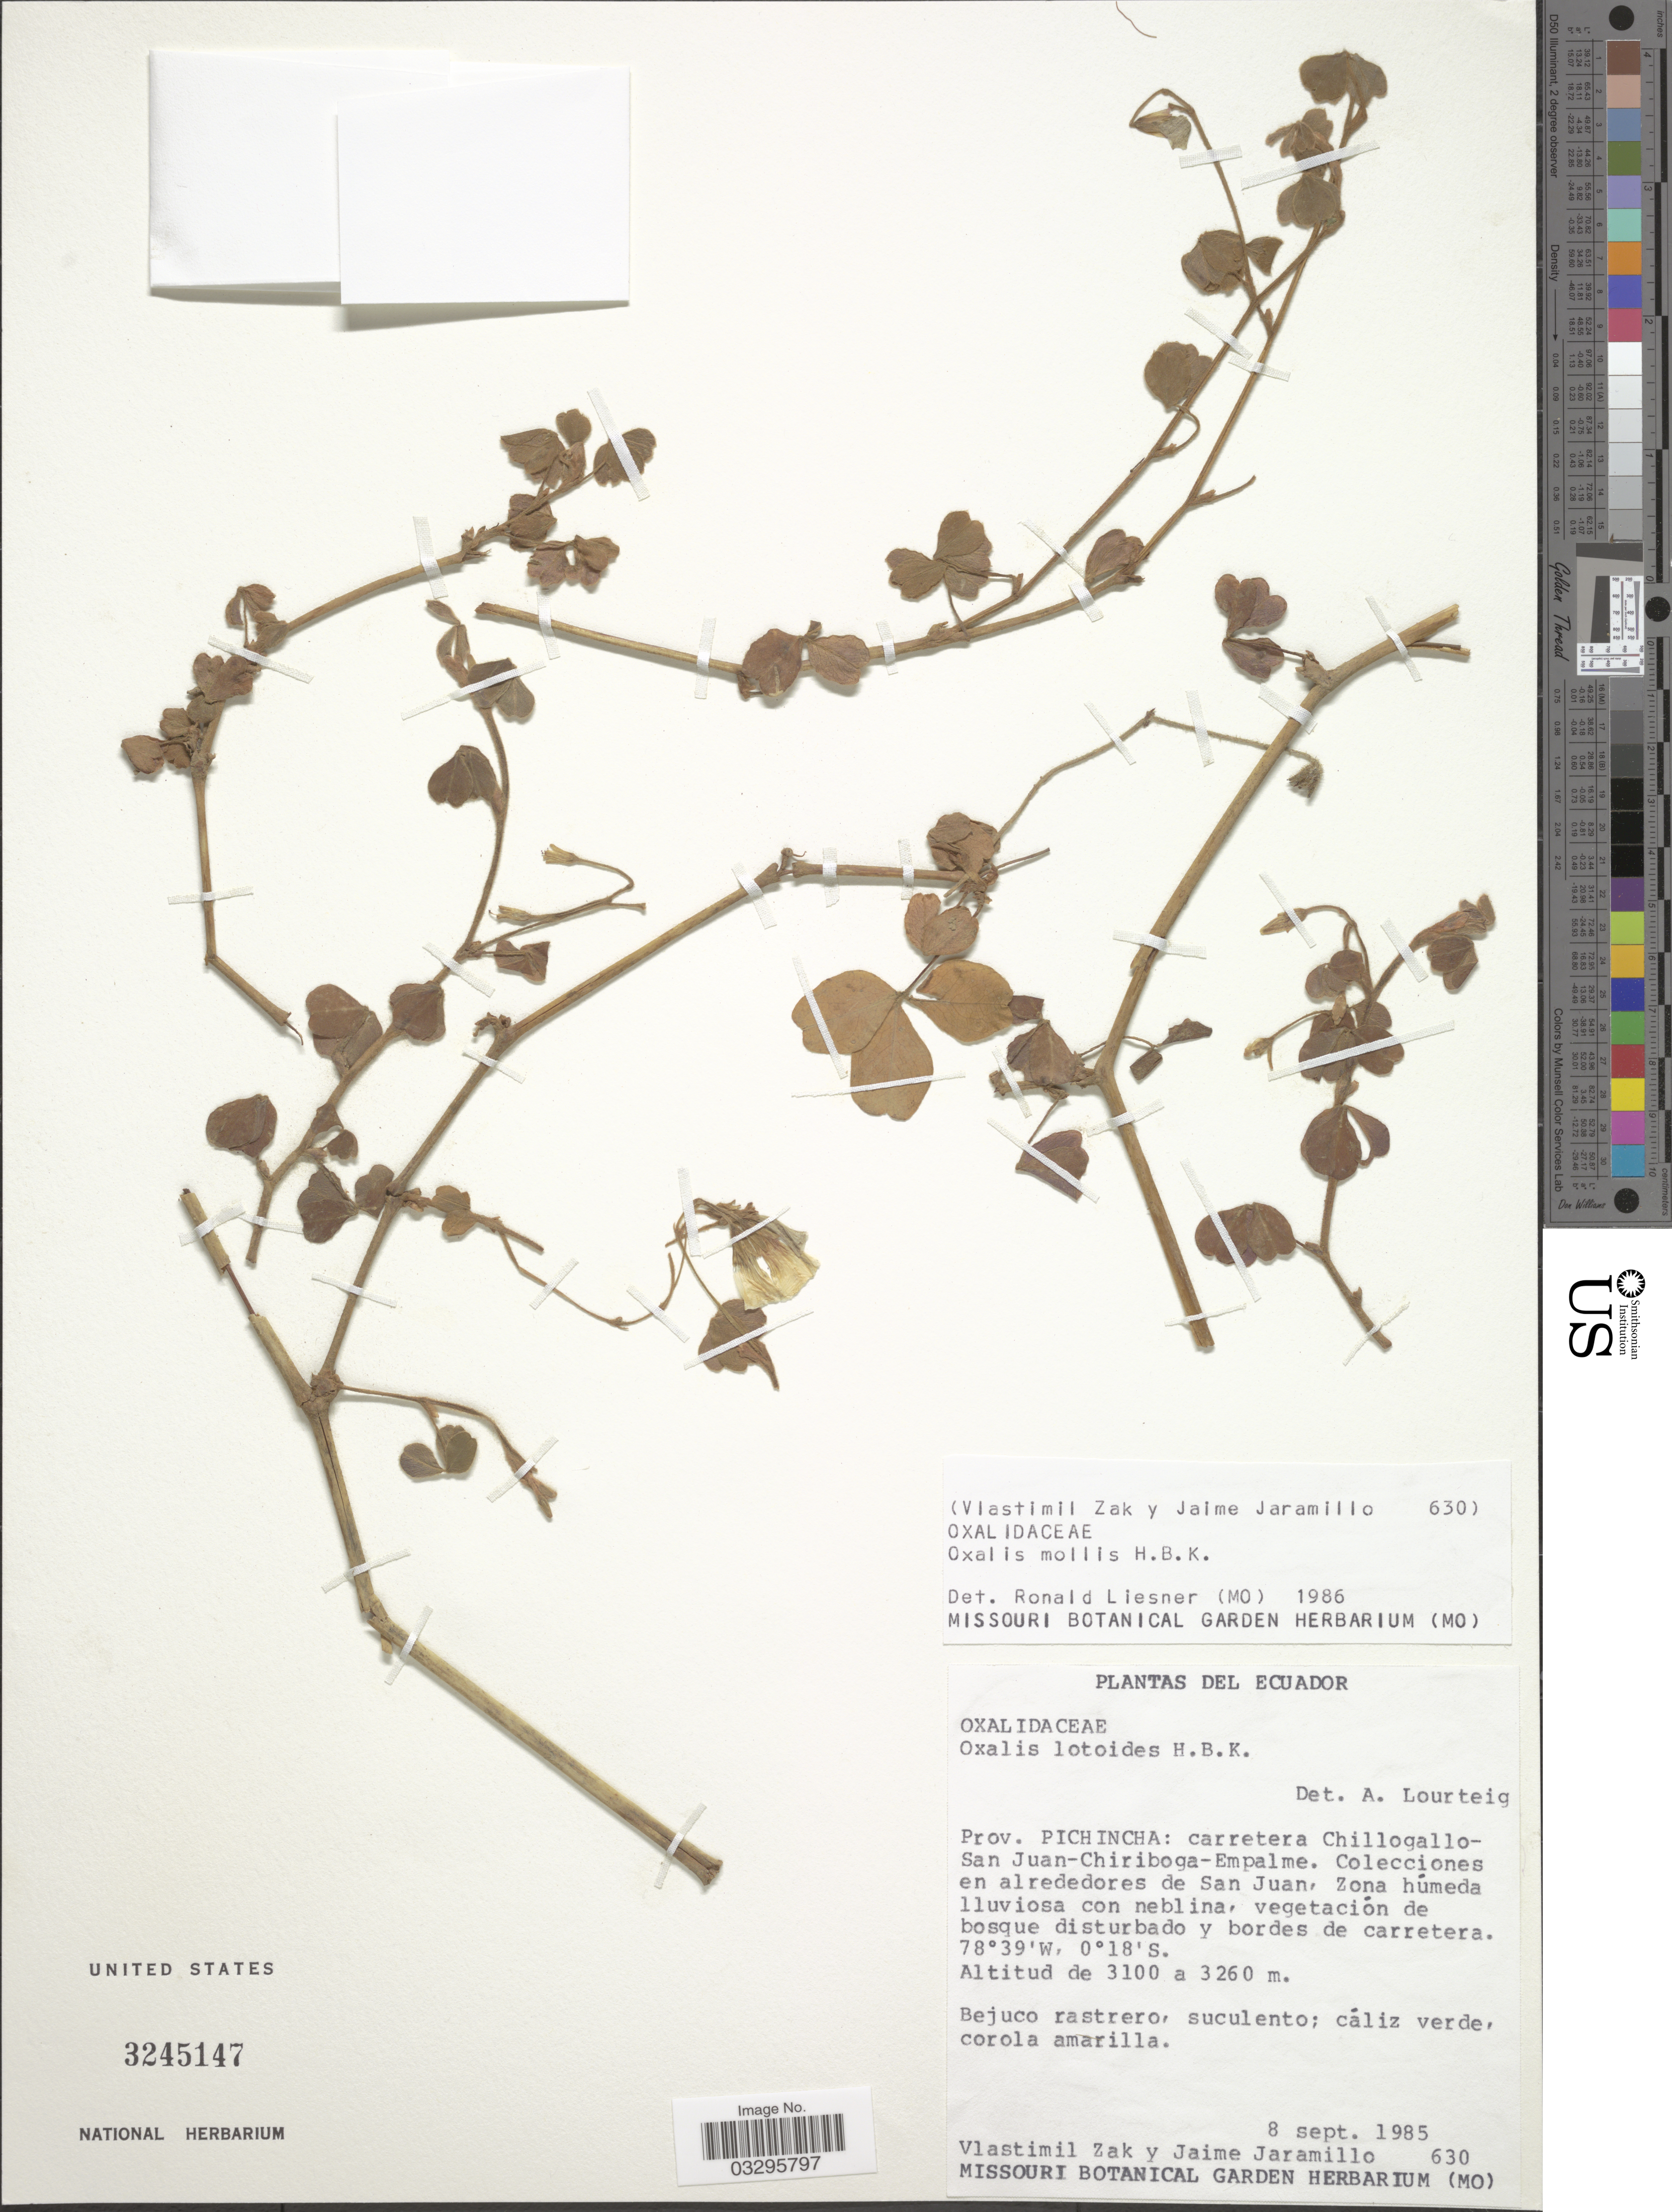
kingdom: Plantae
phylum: Tracheophyta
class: Magnoliopsida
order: Oxalidales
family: Oxalidaceae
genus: Oxalis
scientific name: Oxalis mollis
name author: Kunth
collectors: V. Zak & J. Jaramillo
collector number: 630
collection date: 1985-09-08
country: Ecuador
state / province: Pichincha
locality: Carretera Chillogallo-San Juan Chiriboga-Empalme. Colecciones en alrededores de San Juan.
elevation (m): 3100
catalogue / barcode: US 3245147